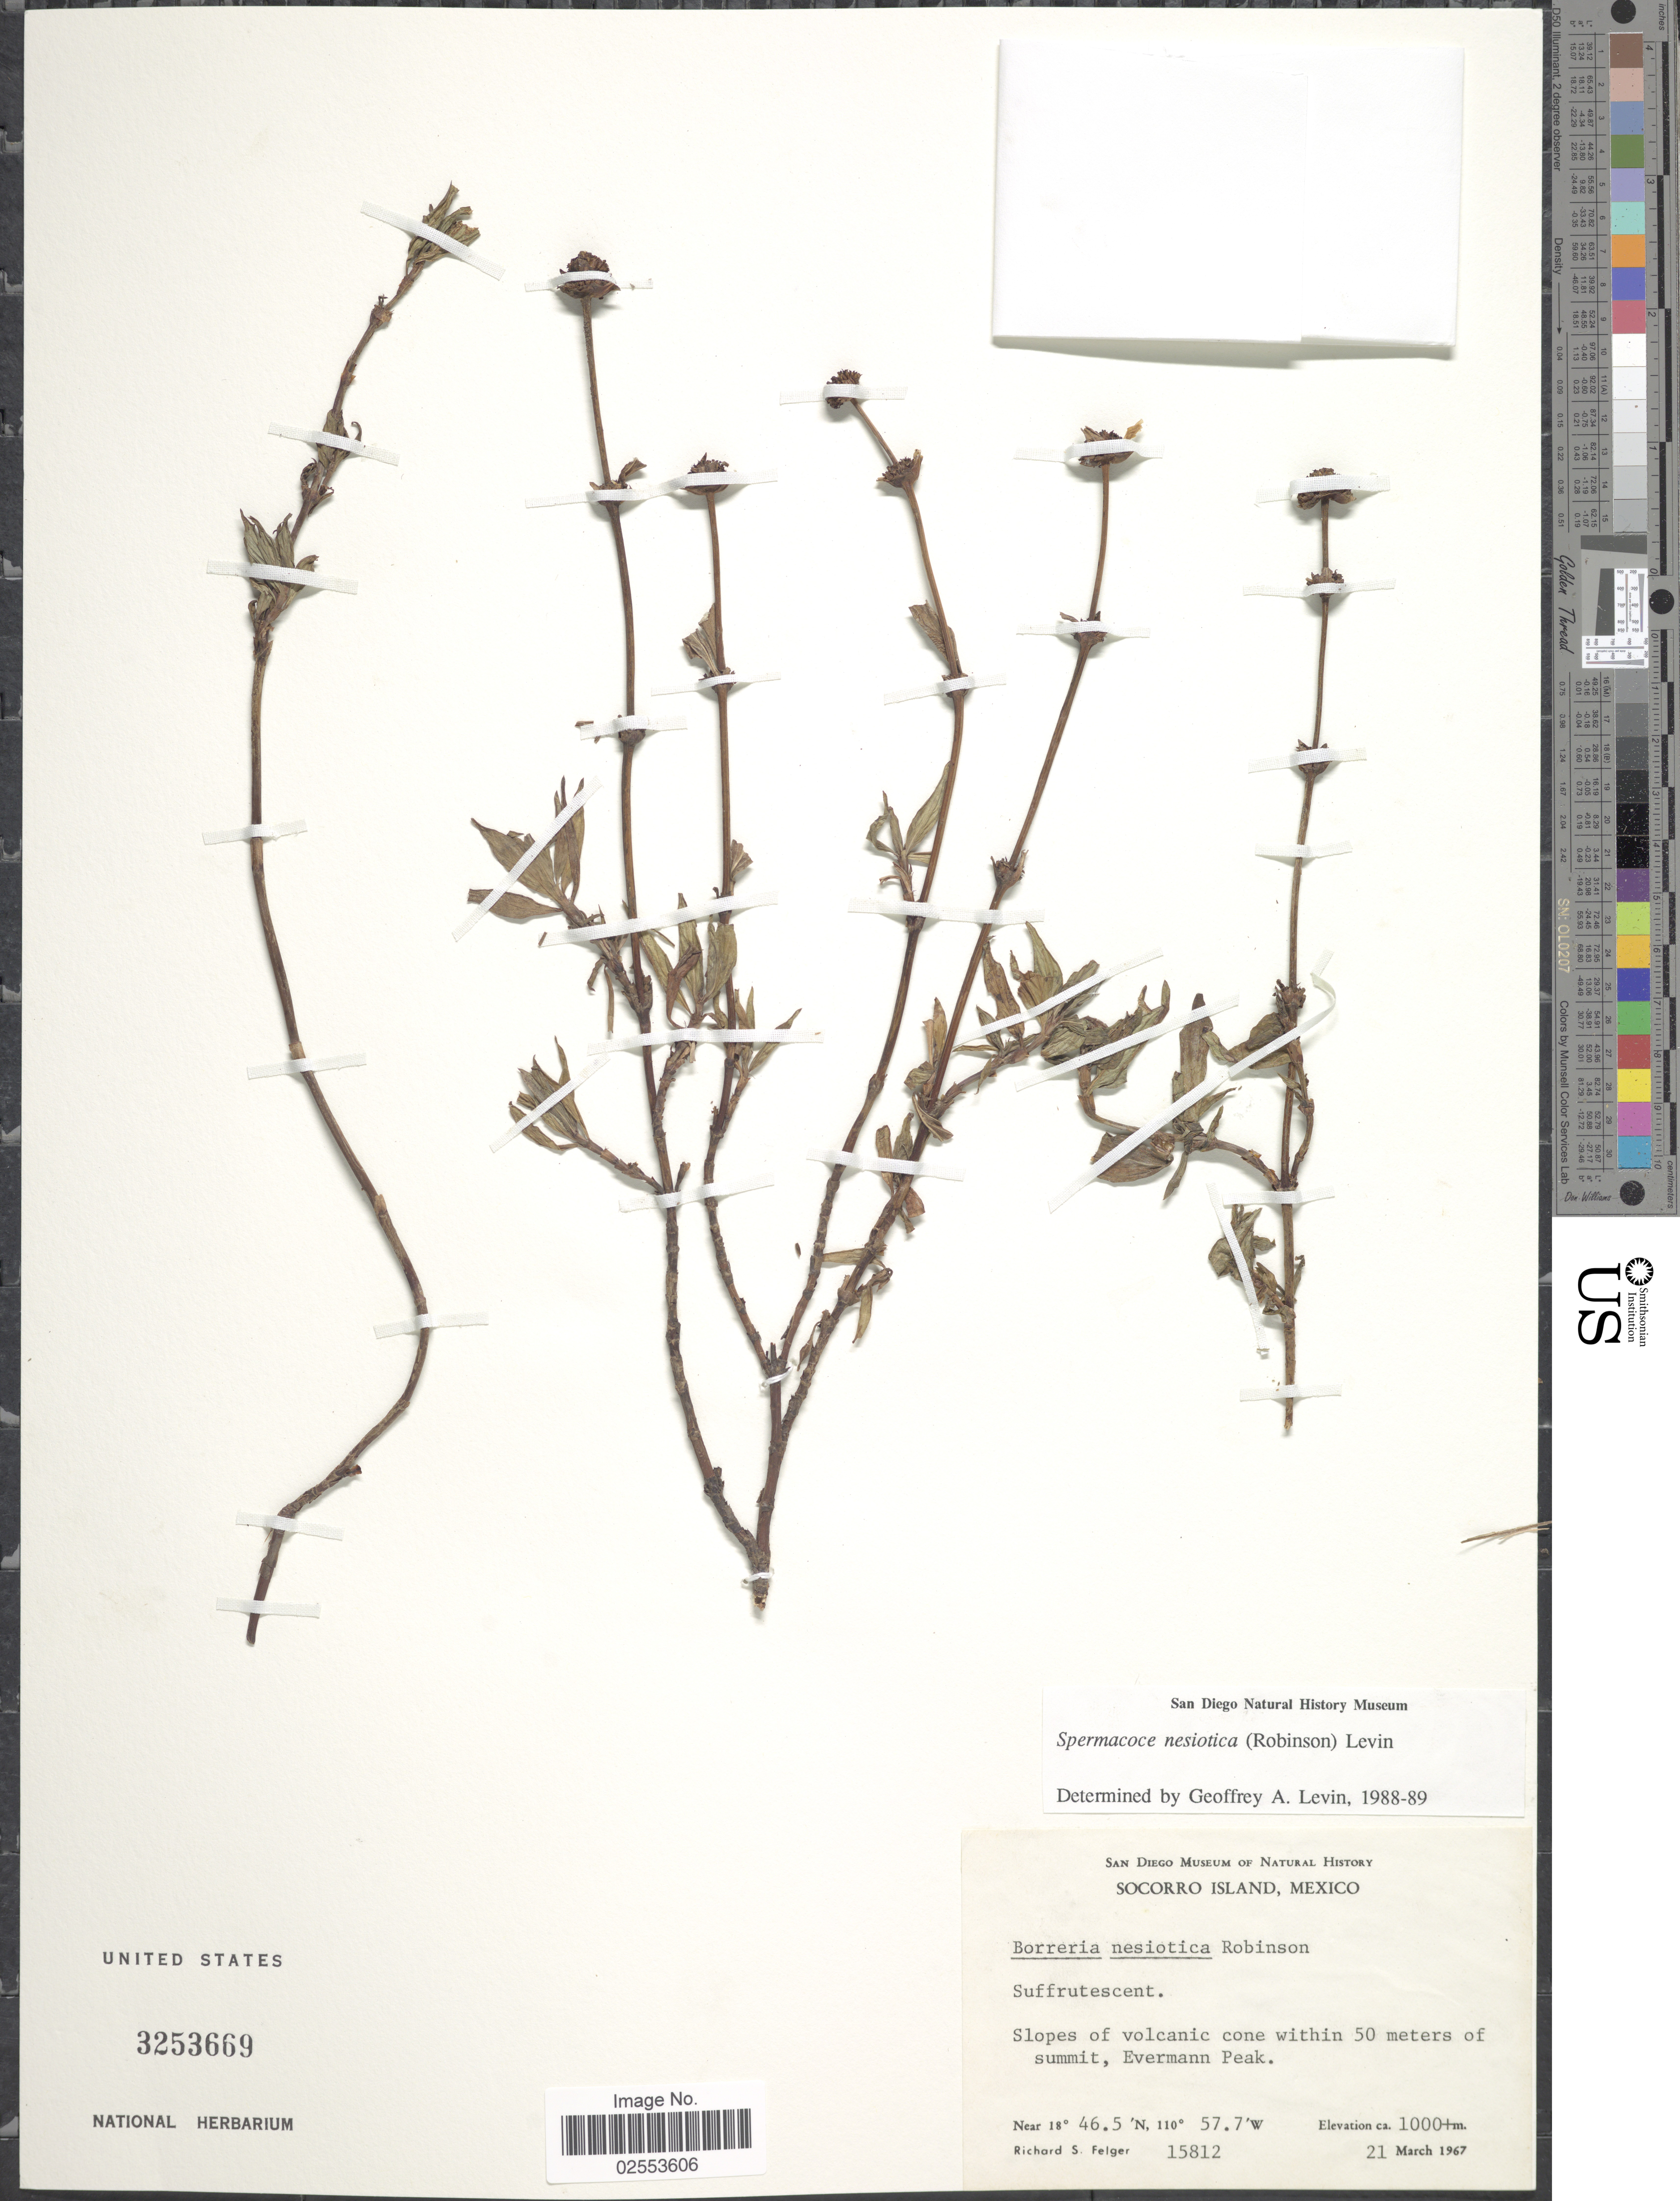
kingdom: Plantae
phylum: Tracheophyta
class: Magnoliopsida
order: Gentianales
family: Rubiaceae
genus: Spermacoce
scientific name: Spermacoce nesiotica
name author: (Rob.) G.A. Levin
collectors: R. S. Felger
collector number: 15812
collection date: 1967-03-21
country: Mexico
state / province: Colima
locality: Socorro Island. Slopes of volcanic cone within 50 meters of summit, Evermann Peak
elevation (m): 1000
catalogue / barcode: US 3253669